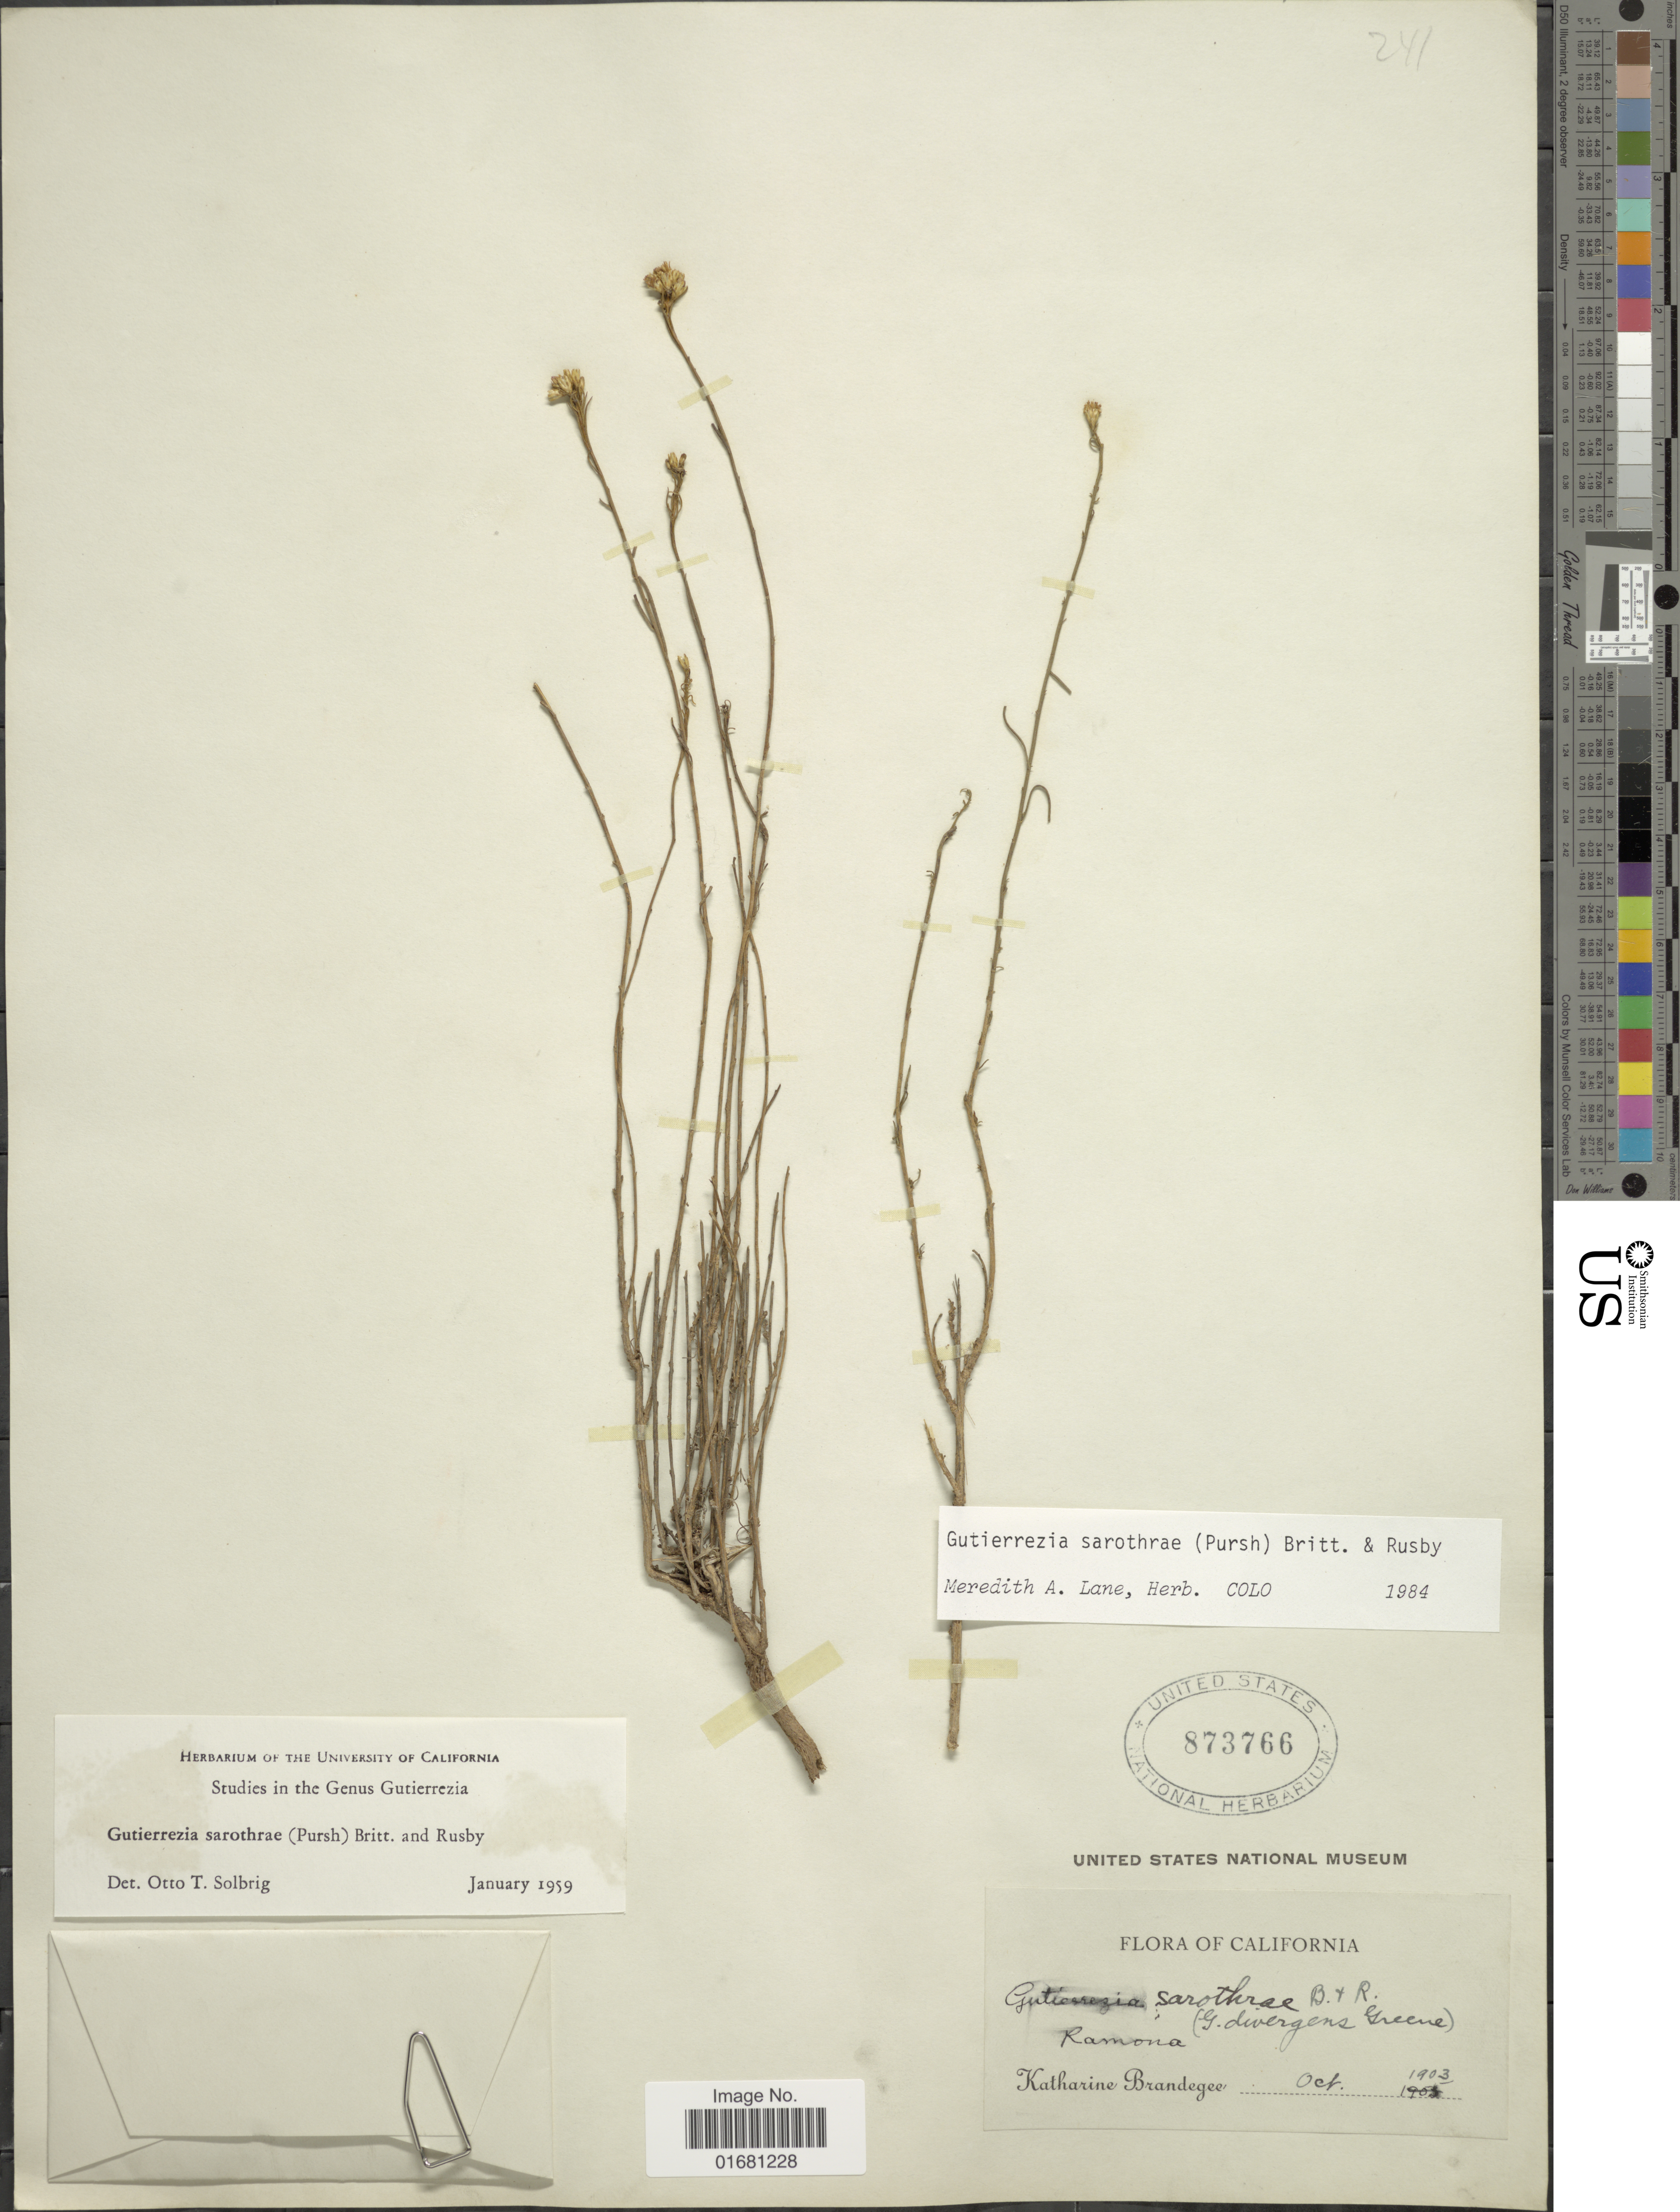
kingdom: Plantae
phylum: Tracheophyta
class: Magnoliopsida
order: Asterales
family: Asteraceae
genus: Gutierrezia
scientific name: Gutierrezia sarothrae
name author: (Pursh) Britton & Rusby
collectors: M. K. Brandegee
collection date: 1903-10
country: United States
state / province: California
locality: Romona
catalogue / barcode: US 873766